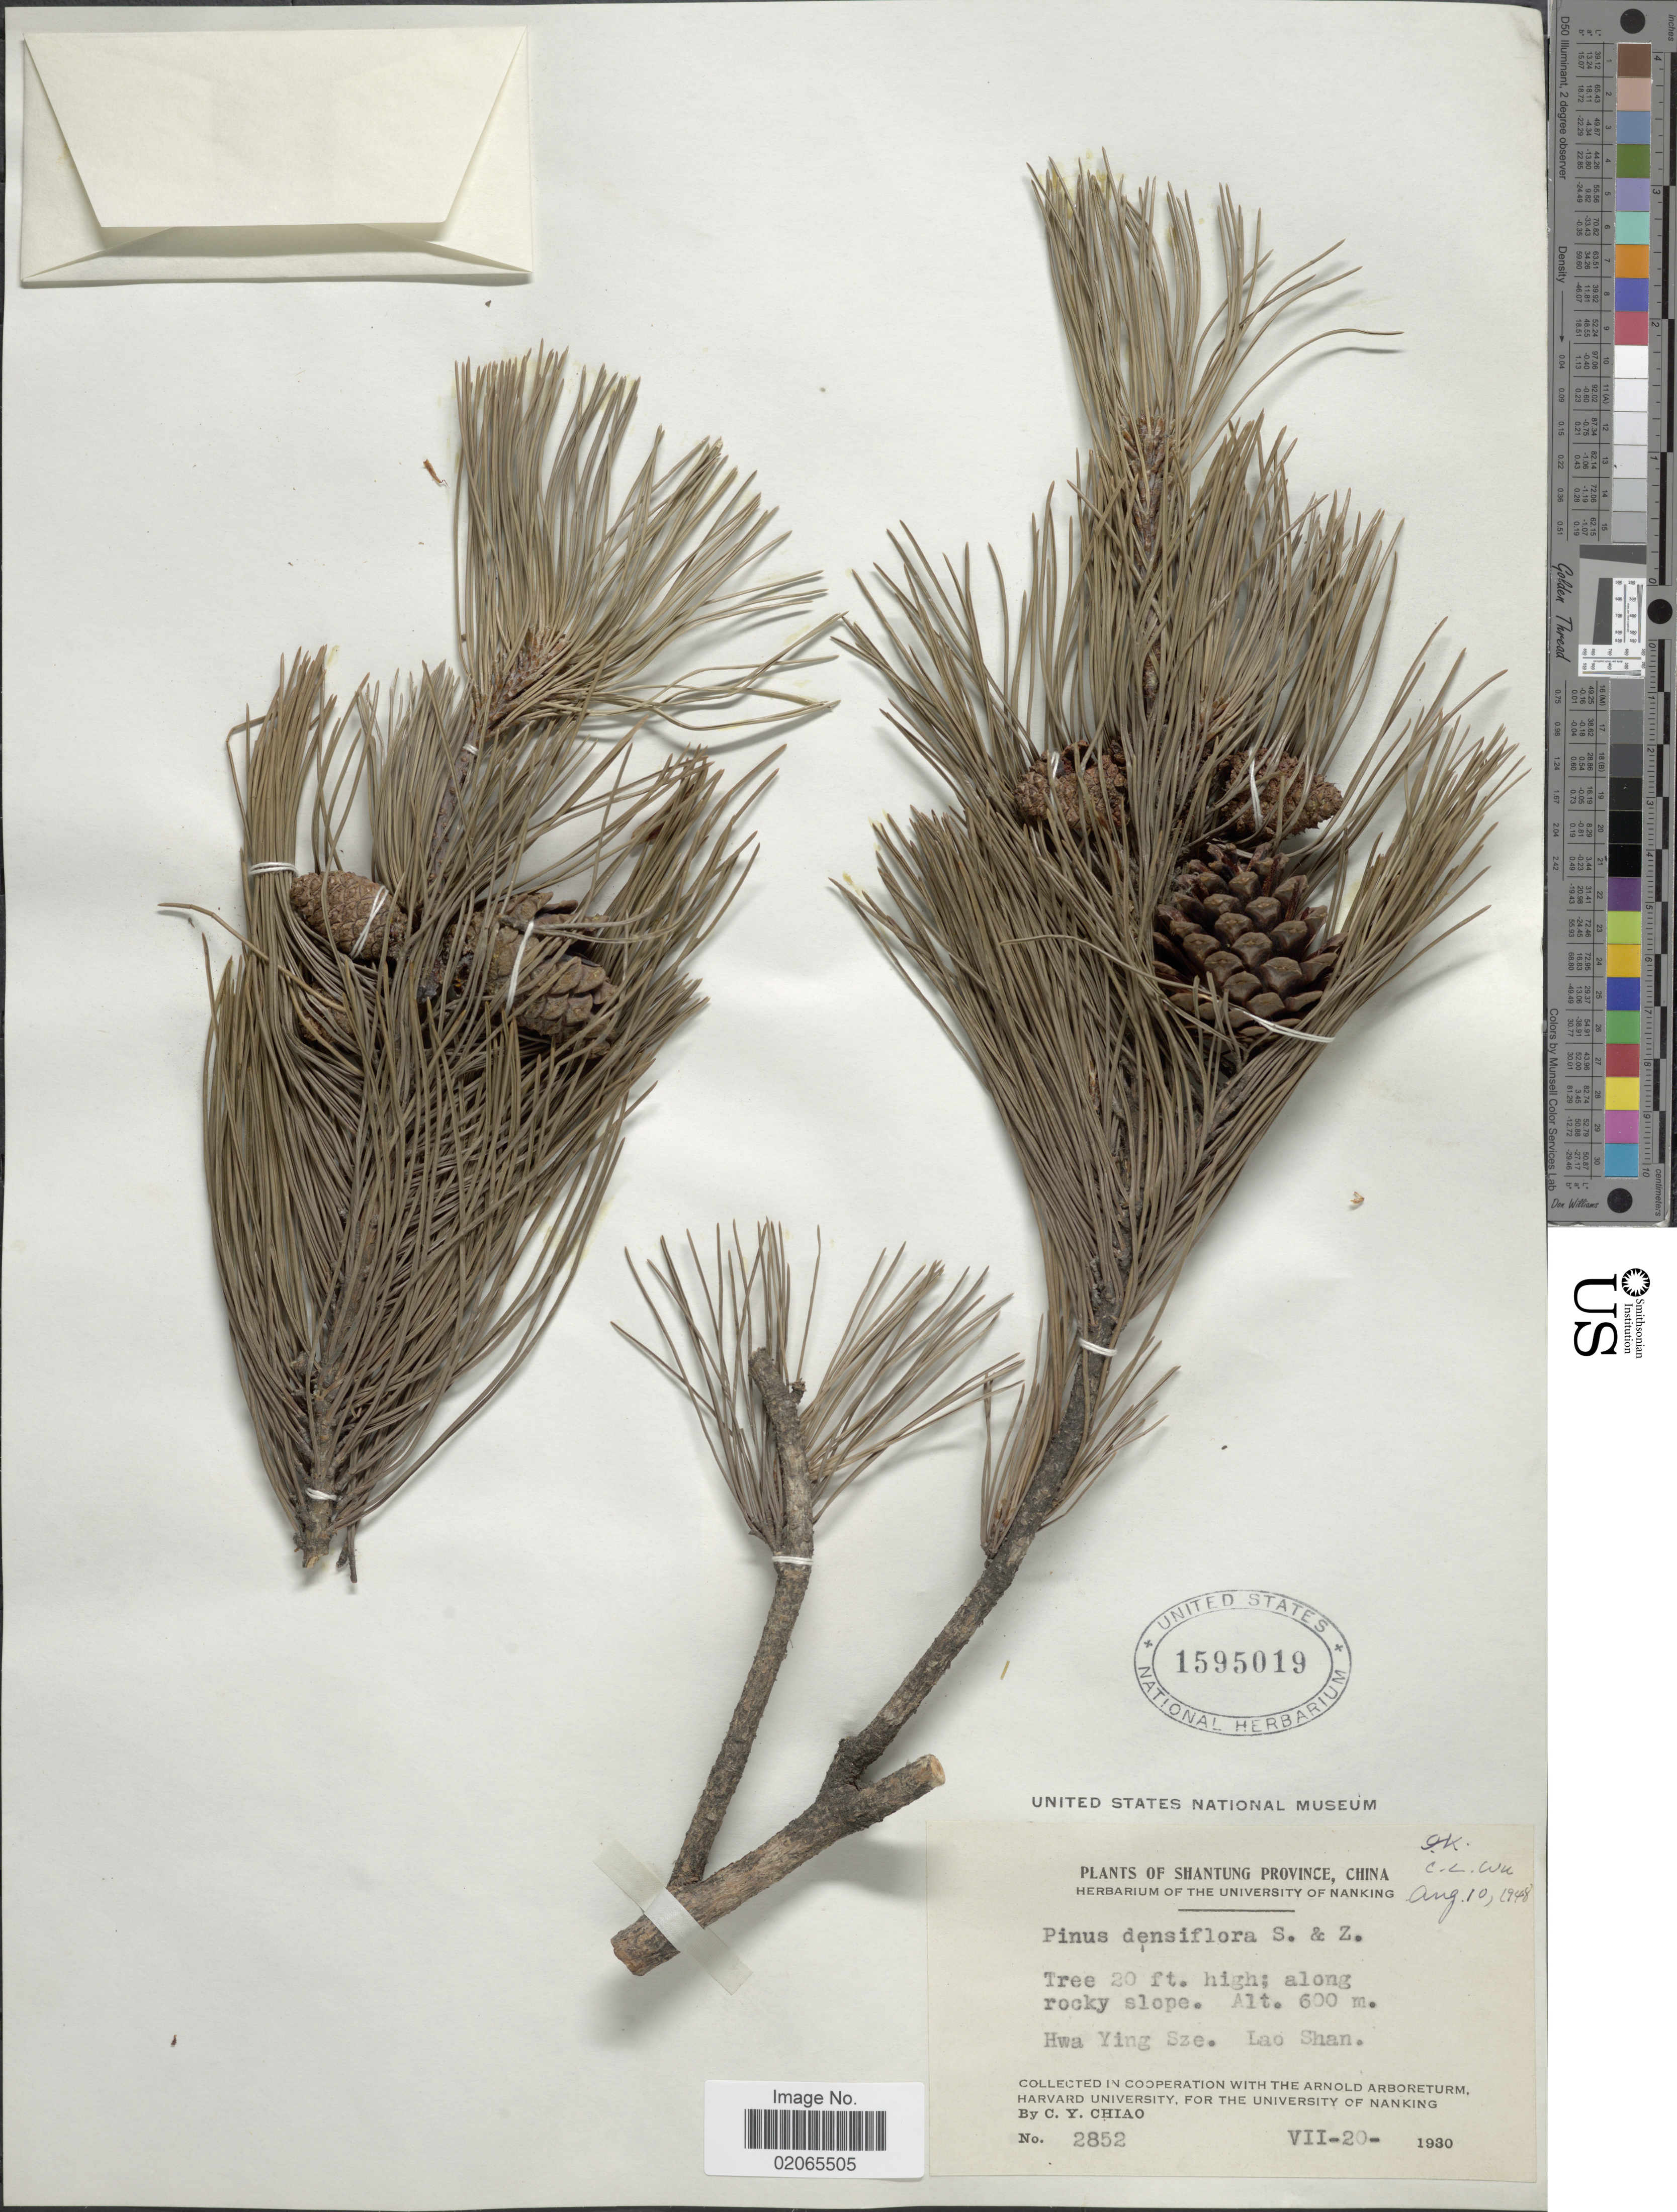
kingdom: Plantae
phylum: Tracheophyta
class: Pinopsida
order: Pinales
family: Pinaceae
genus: Pinus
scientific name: Pinus densiflora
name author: Siebold & Zucc.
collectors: C. Y. Chiao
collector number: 2852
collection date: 1930-07-20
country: China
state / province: Shandong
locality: Shantung province. Hwa Ying Sze. Lao Shan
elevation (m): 600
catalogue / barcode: US 1595019